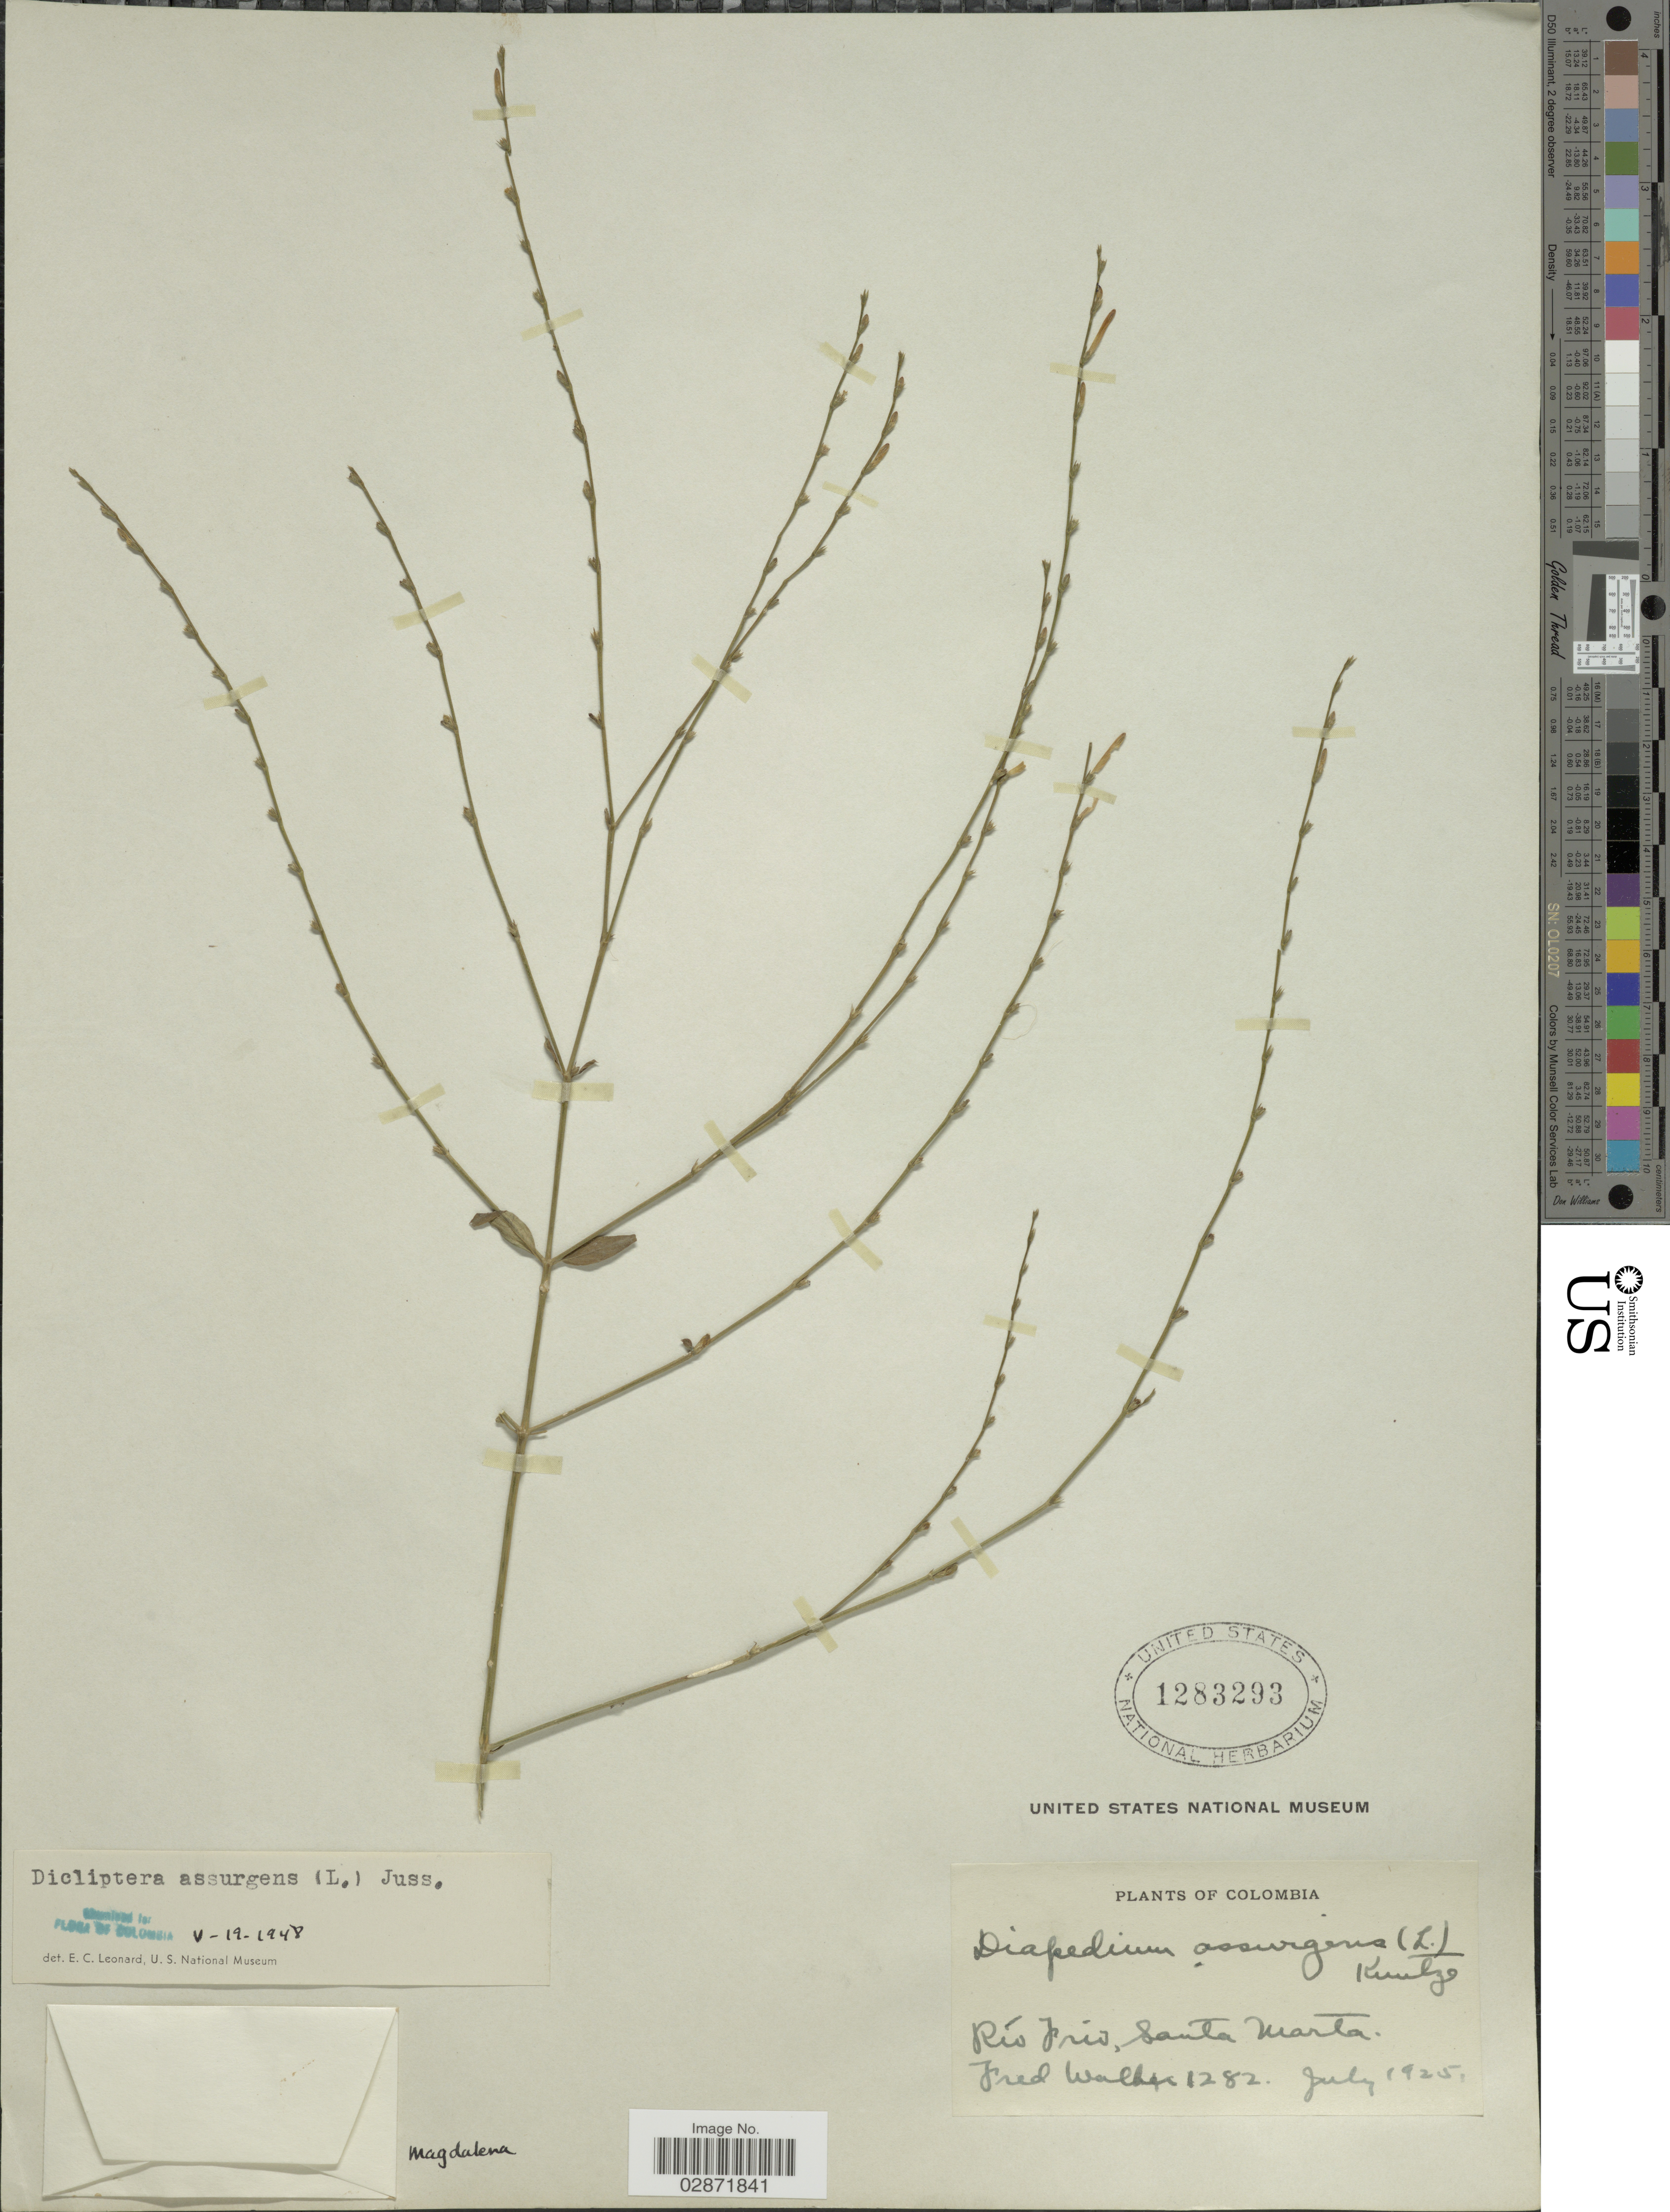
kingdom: Plantae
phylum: Tracheophyta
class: Magnoliopsida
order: Lamiales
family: Acanthaceae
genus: Dicliptera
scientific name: Dicliptera assurgens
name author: (L.) Juss.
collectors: F. Walker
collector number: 1282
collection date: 1925-07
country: Colombia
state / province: Magdalena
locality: Río Frio, Santa Marta.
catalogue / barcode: US 1283293